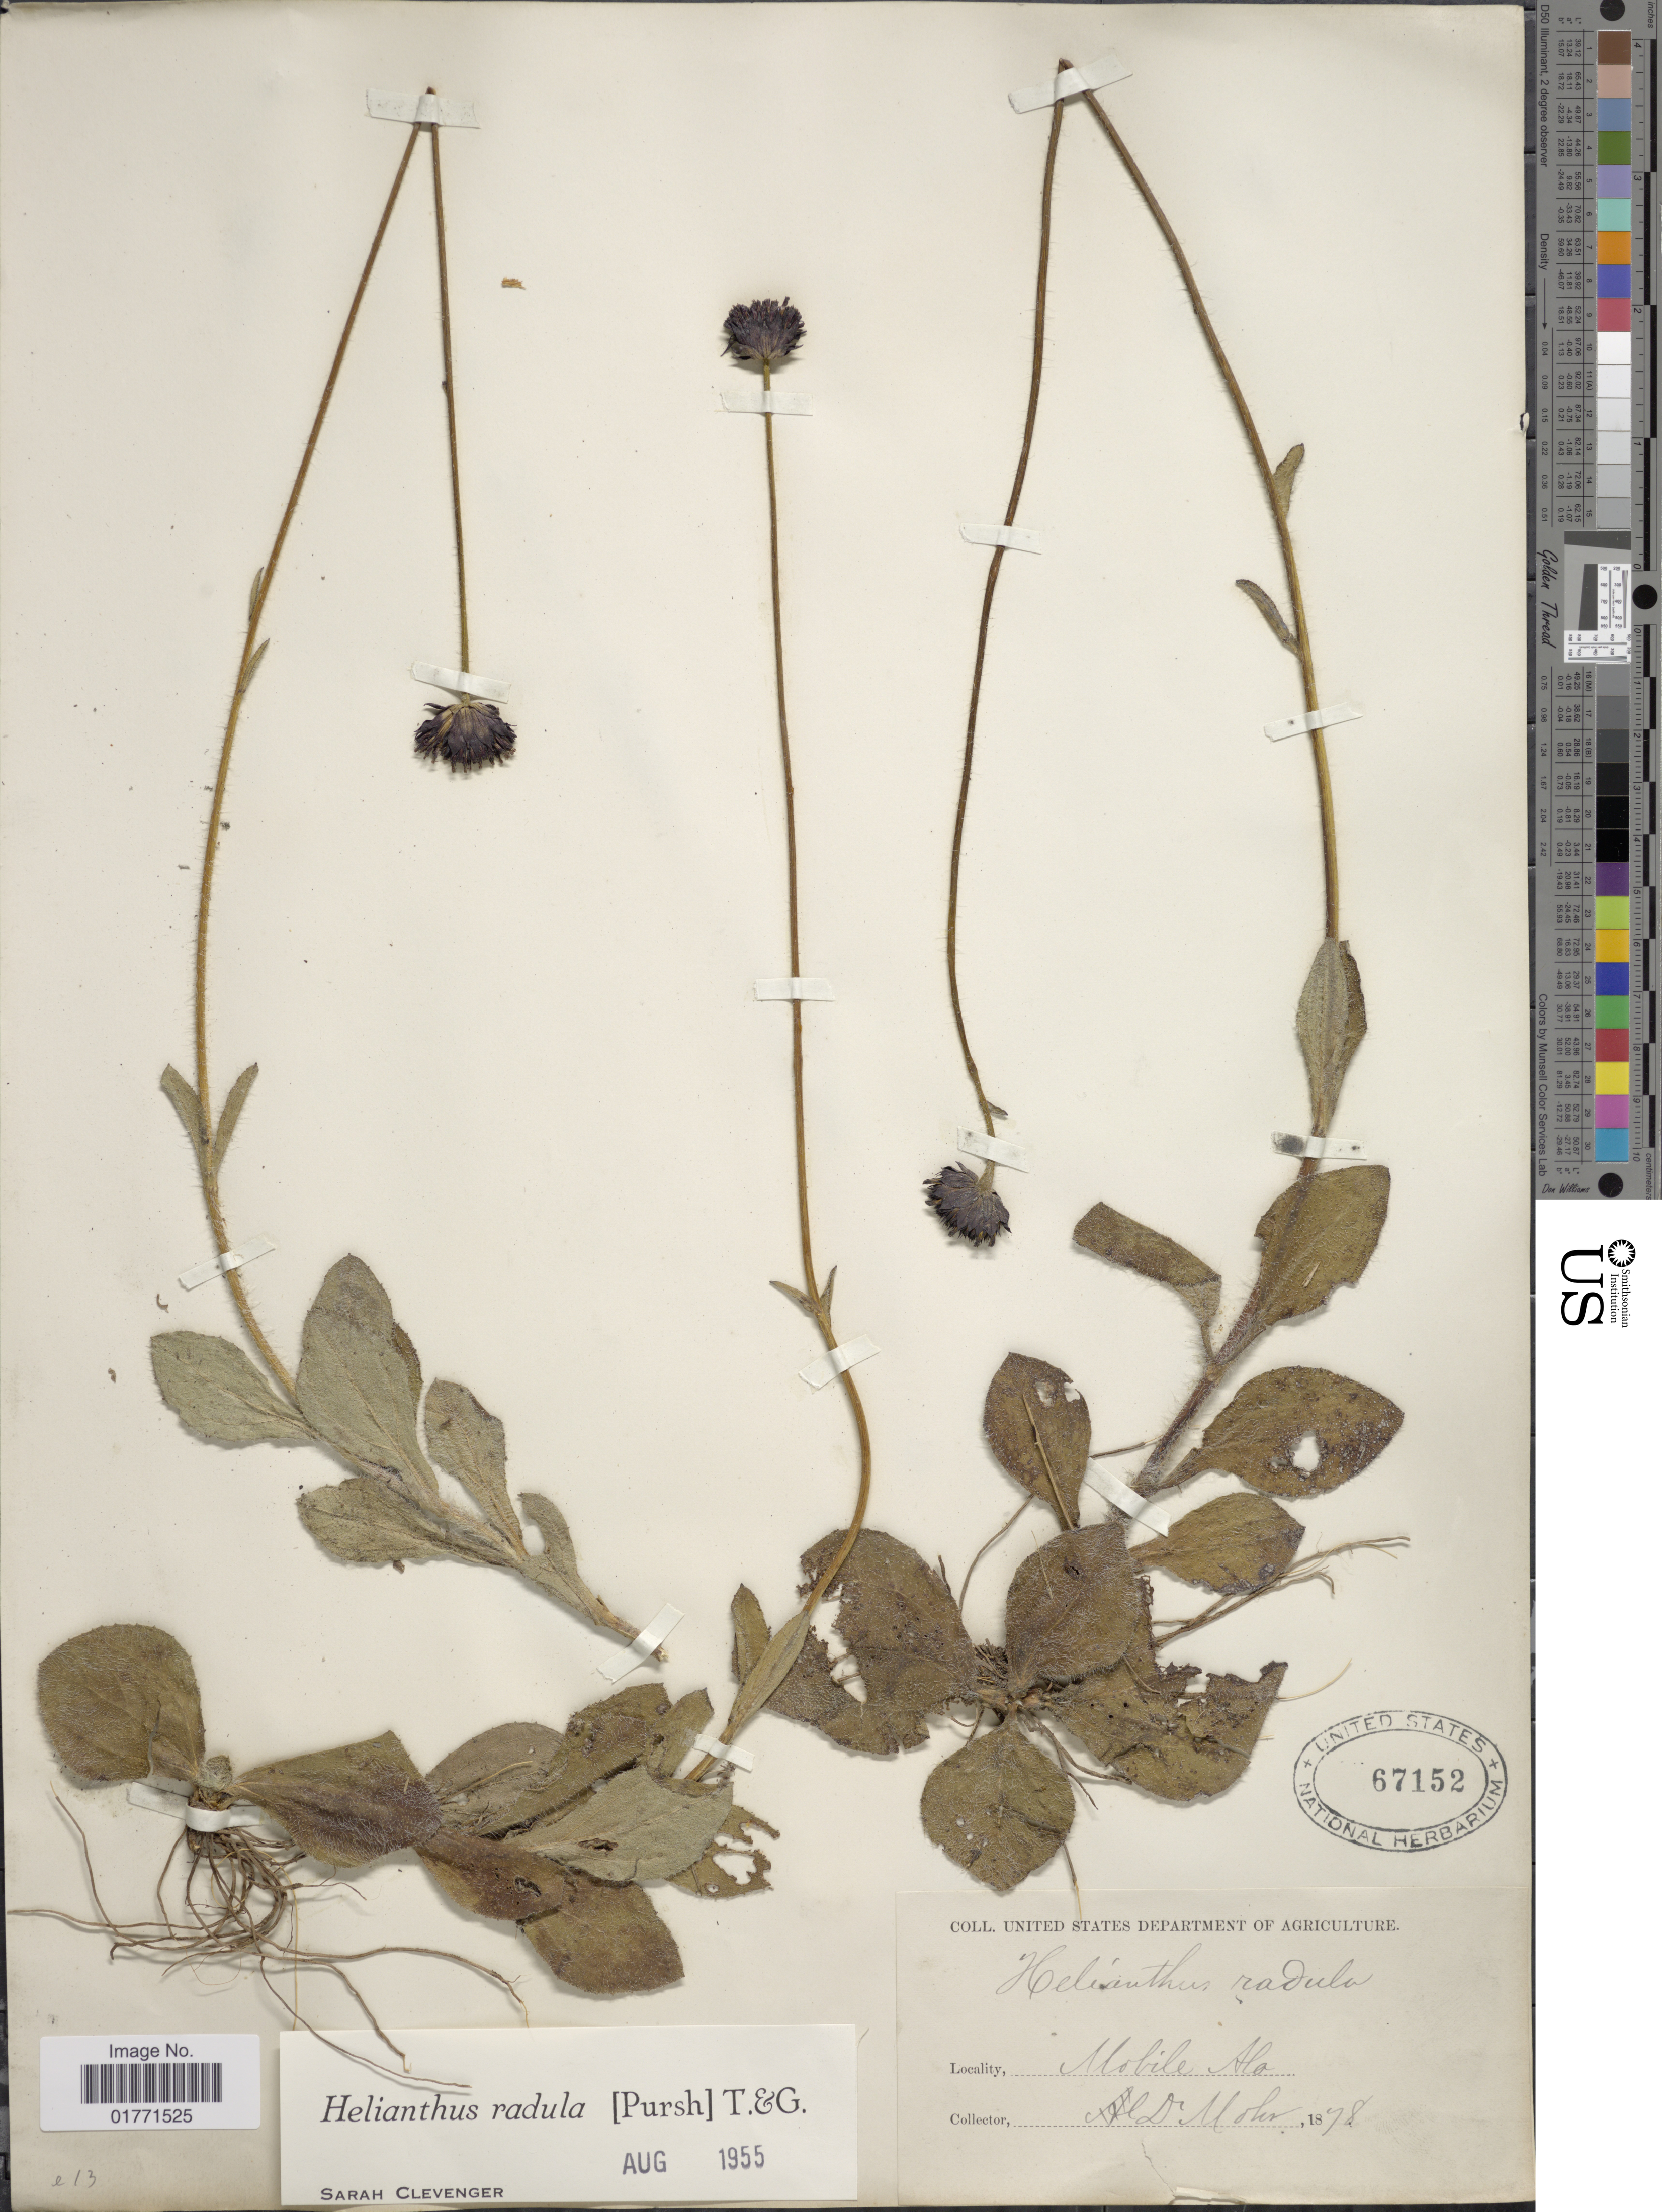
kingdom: Plantae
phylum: Tracheophyta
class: Magnoliopsida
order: Asterales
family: Asteraceae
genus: Helianthus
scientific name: Helianthus radula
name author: (Pursh) Torr. & A. Gray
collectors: Mohr, --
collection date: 1878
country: United States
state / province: Alabama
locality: Mobile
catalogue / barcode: US 67152